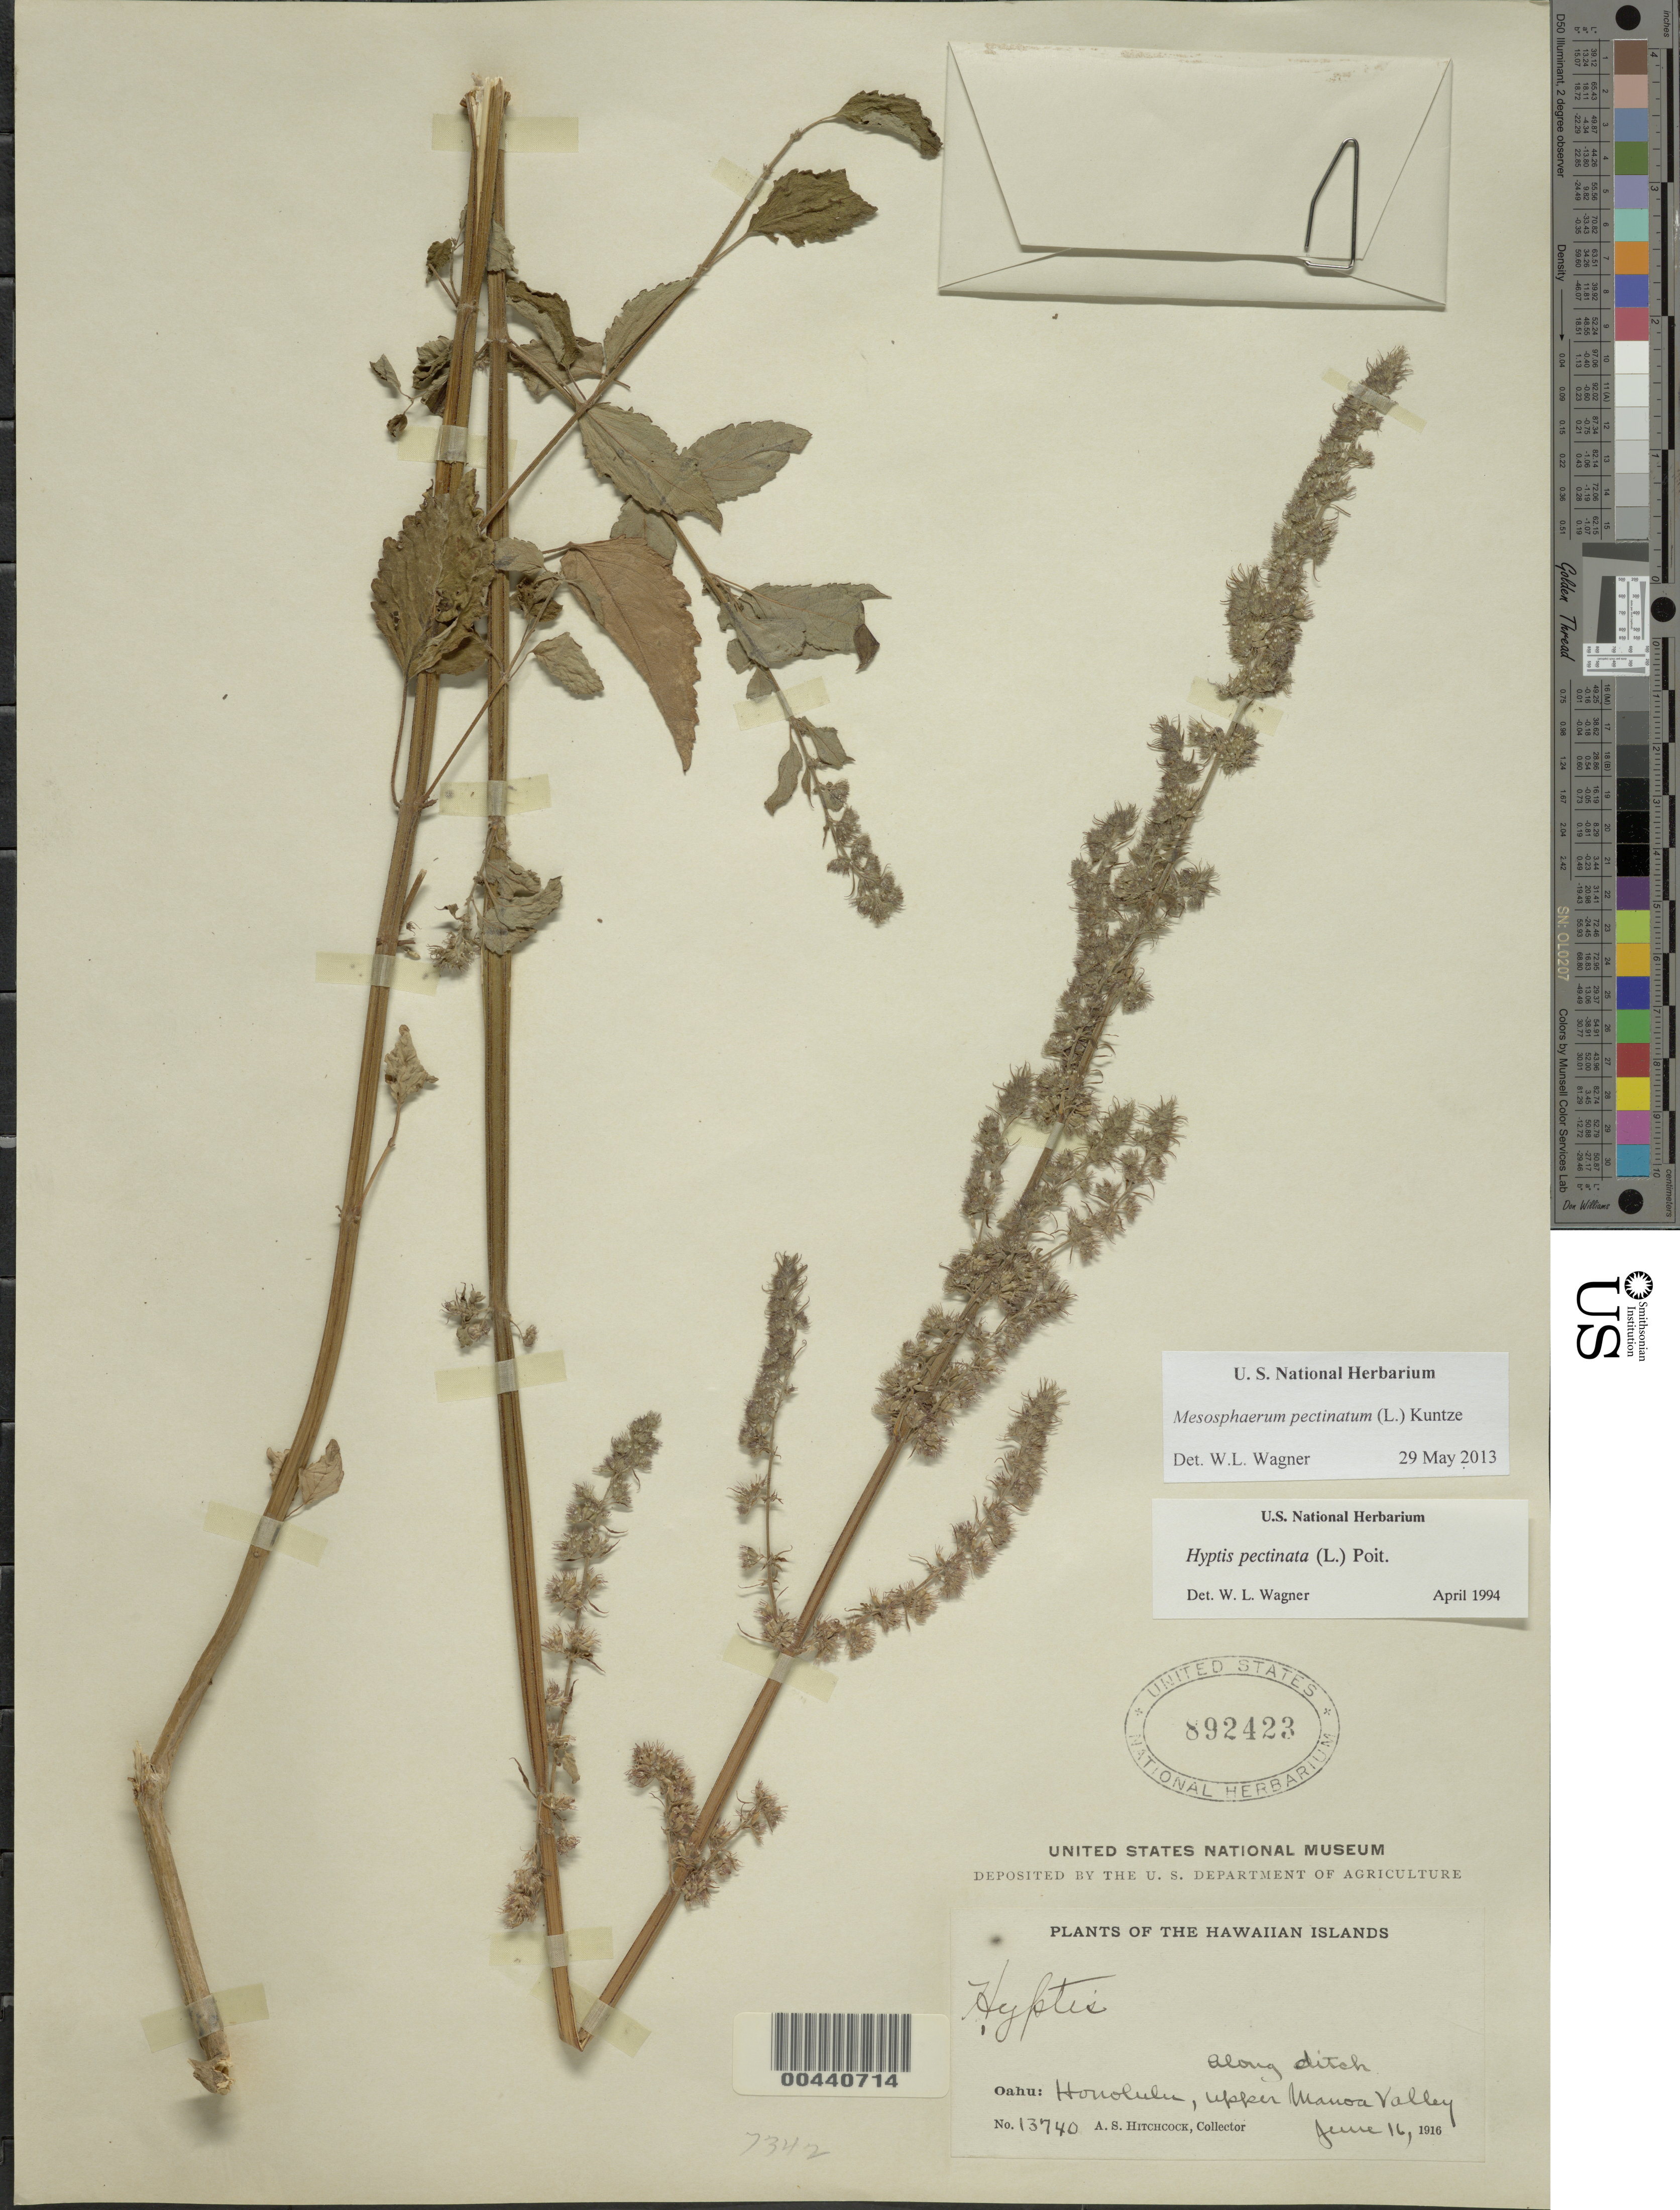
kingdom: Plantae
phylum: Tracheophyta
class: Magnoliopsida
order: Lamiales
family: Lamiaceae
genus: Mesosphaerum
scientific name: Mesosphaerum pectinatum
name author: (L.) Kuntze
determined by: Wagner, W. L., (BOT), Smithsonian Institution - National Museum of Natural History (UNITED STATES)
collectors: A. S. Hitchcock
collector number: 13740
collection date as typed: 16 Jun 1916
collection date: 1916-06-16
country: United States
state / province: Hawaii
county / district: Honolulu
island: Oahu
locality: Honolulu, upper Manoa Valley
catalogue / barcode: US 892423